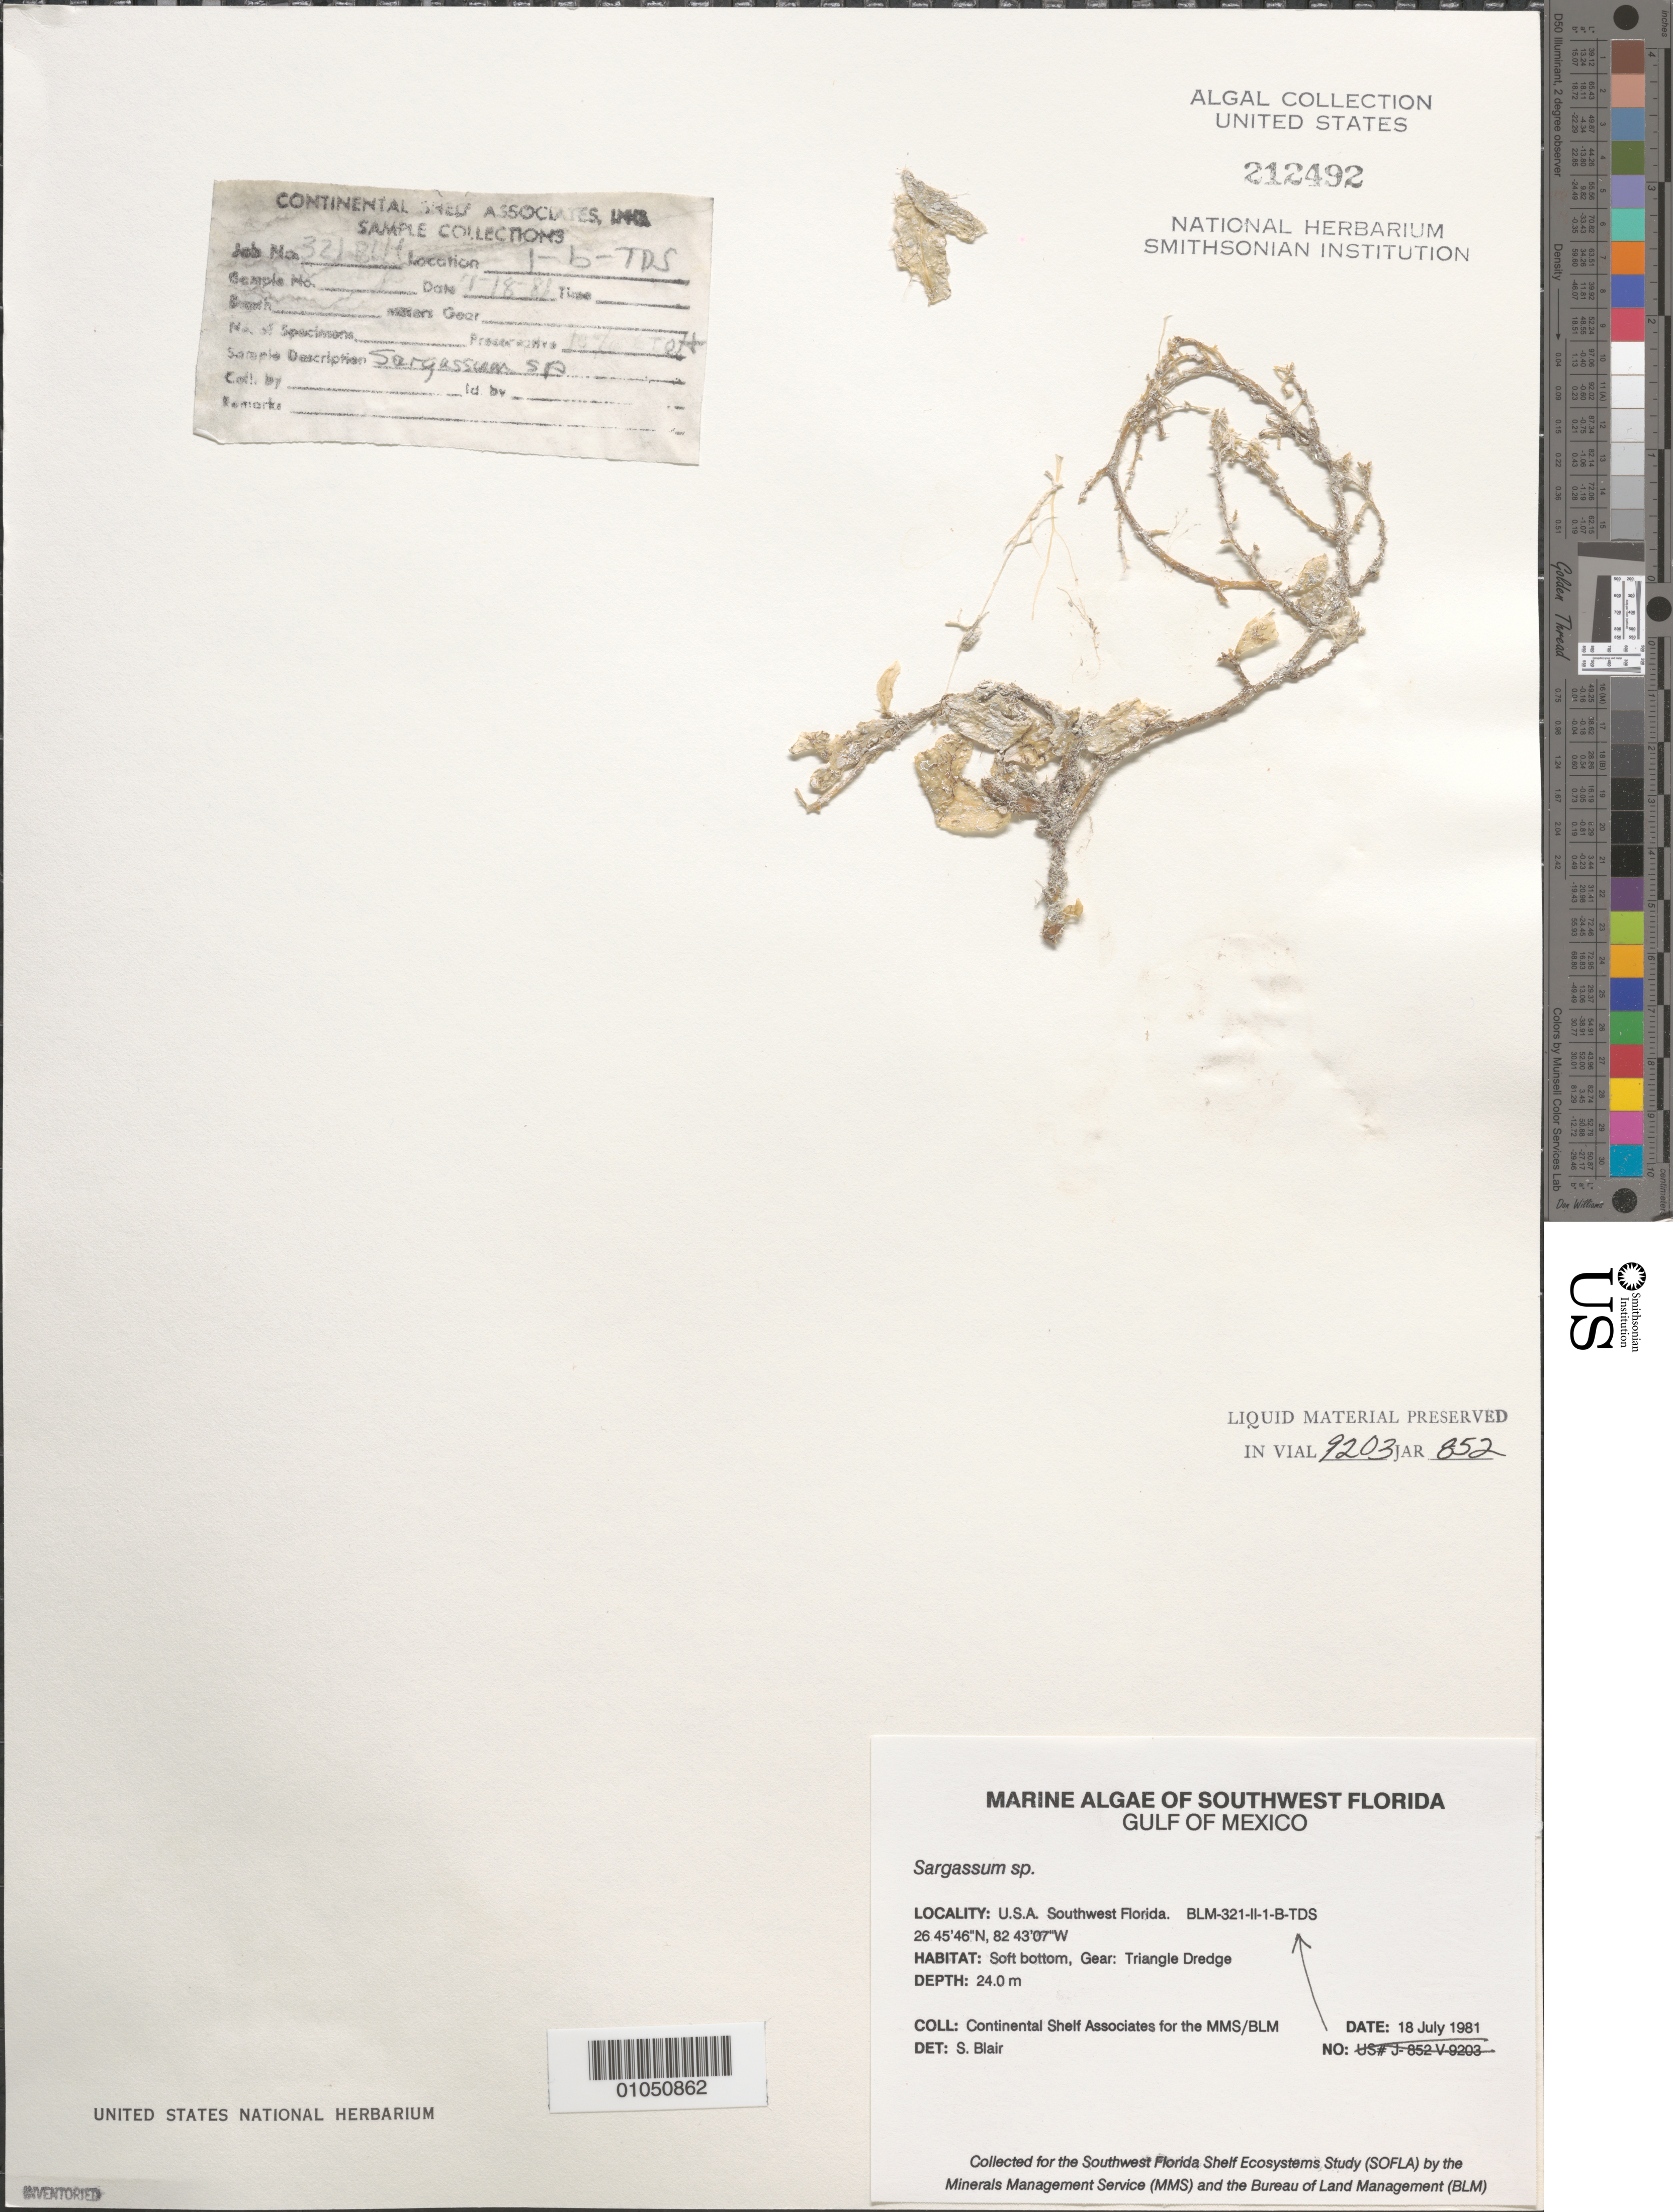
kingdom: Chromista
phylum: Ochrophyta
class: Phaeophyceae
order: Fucales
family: Sargassaceae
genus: Sargassum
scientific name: Sargassum sp.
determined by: Blair, S. M.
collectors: Continental Shelf Associates for the MMS/BLM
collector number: BLM-321-II-1-B-TDS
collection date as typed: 18 Jul 1981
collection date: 1981-07-18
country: United States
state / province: Florida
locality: Gulf of Mexico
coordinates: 26 45'46"N, 82 43'07"W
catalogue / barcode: US 212492